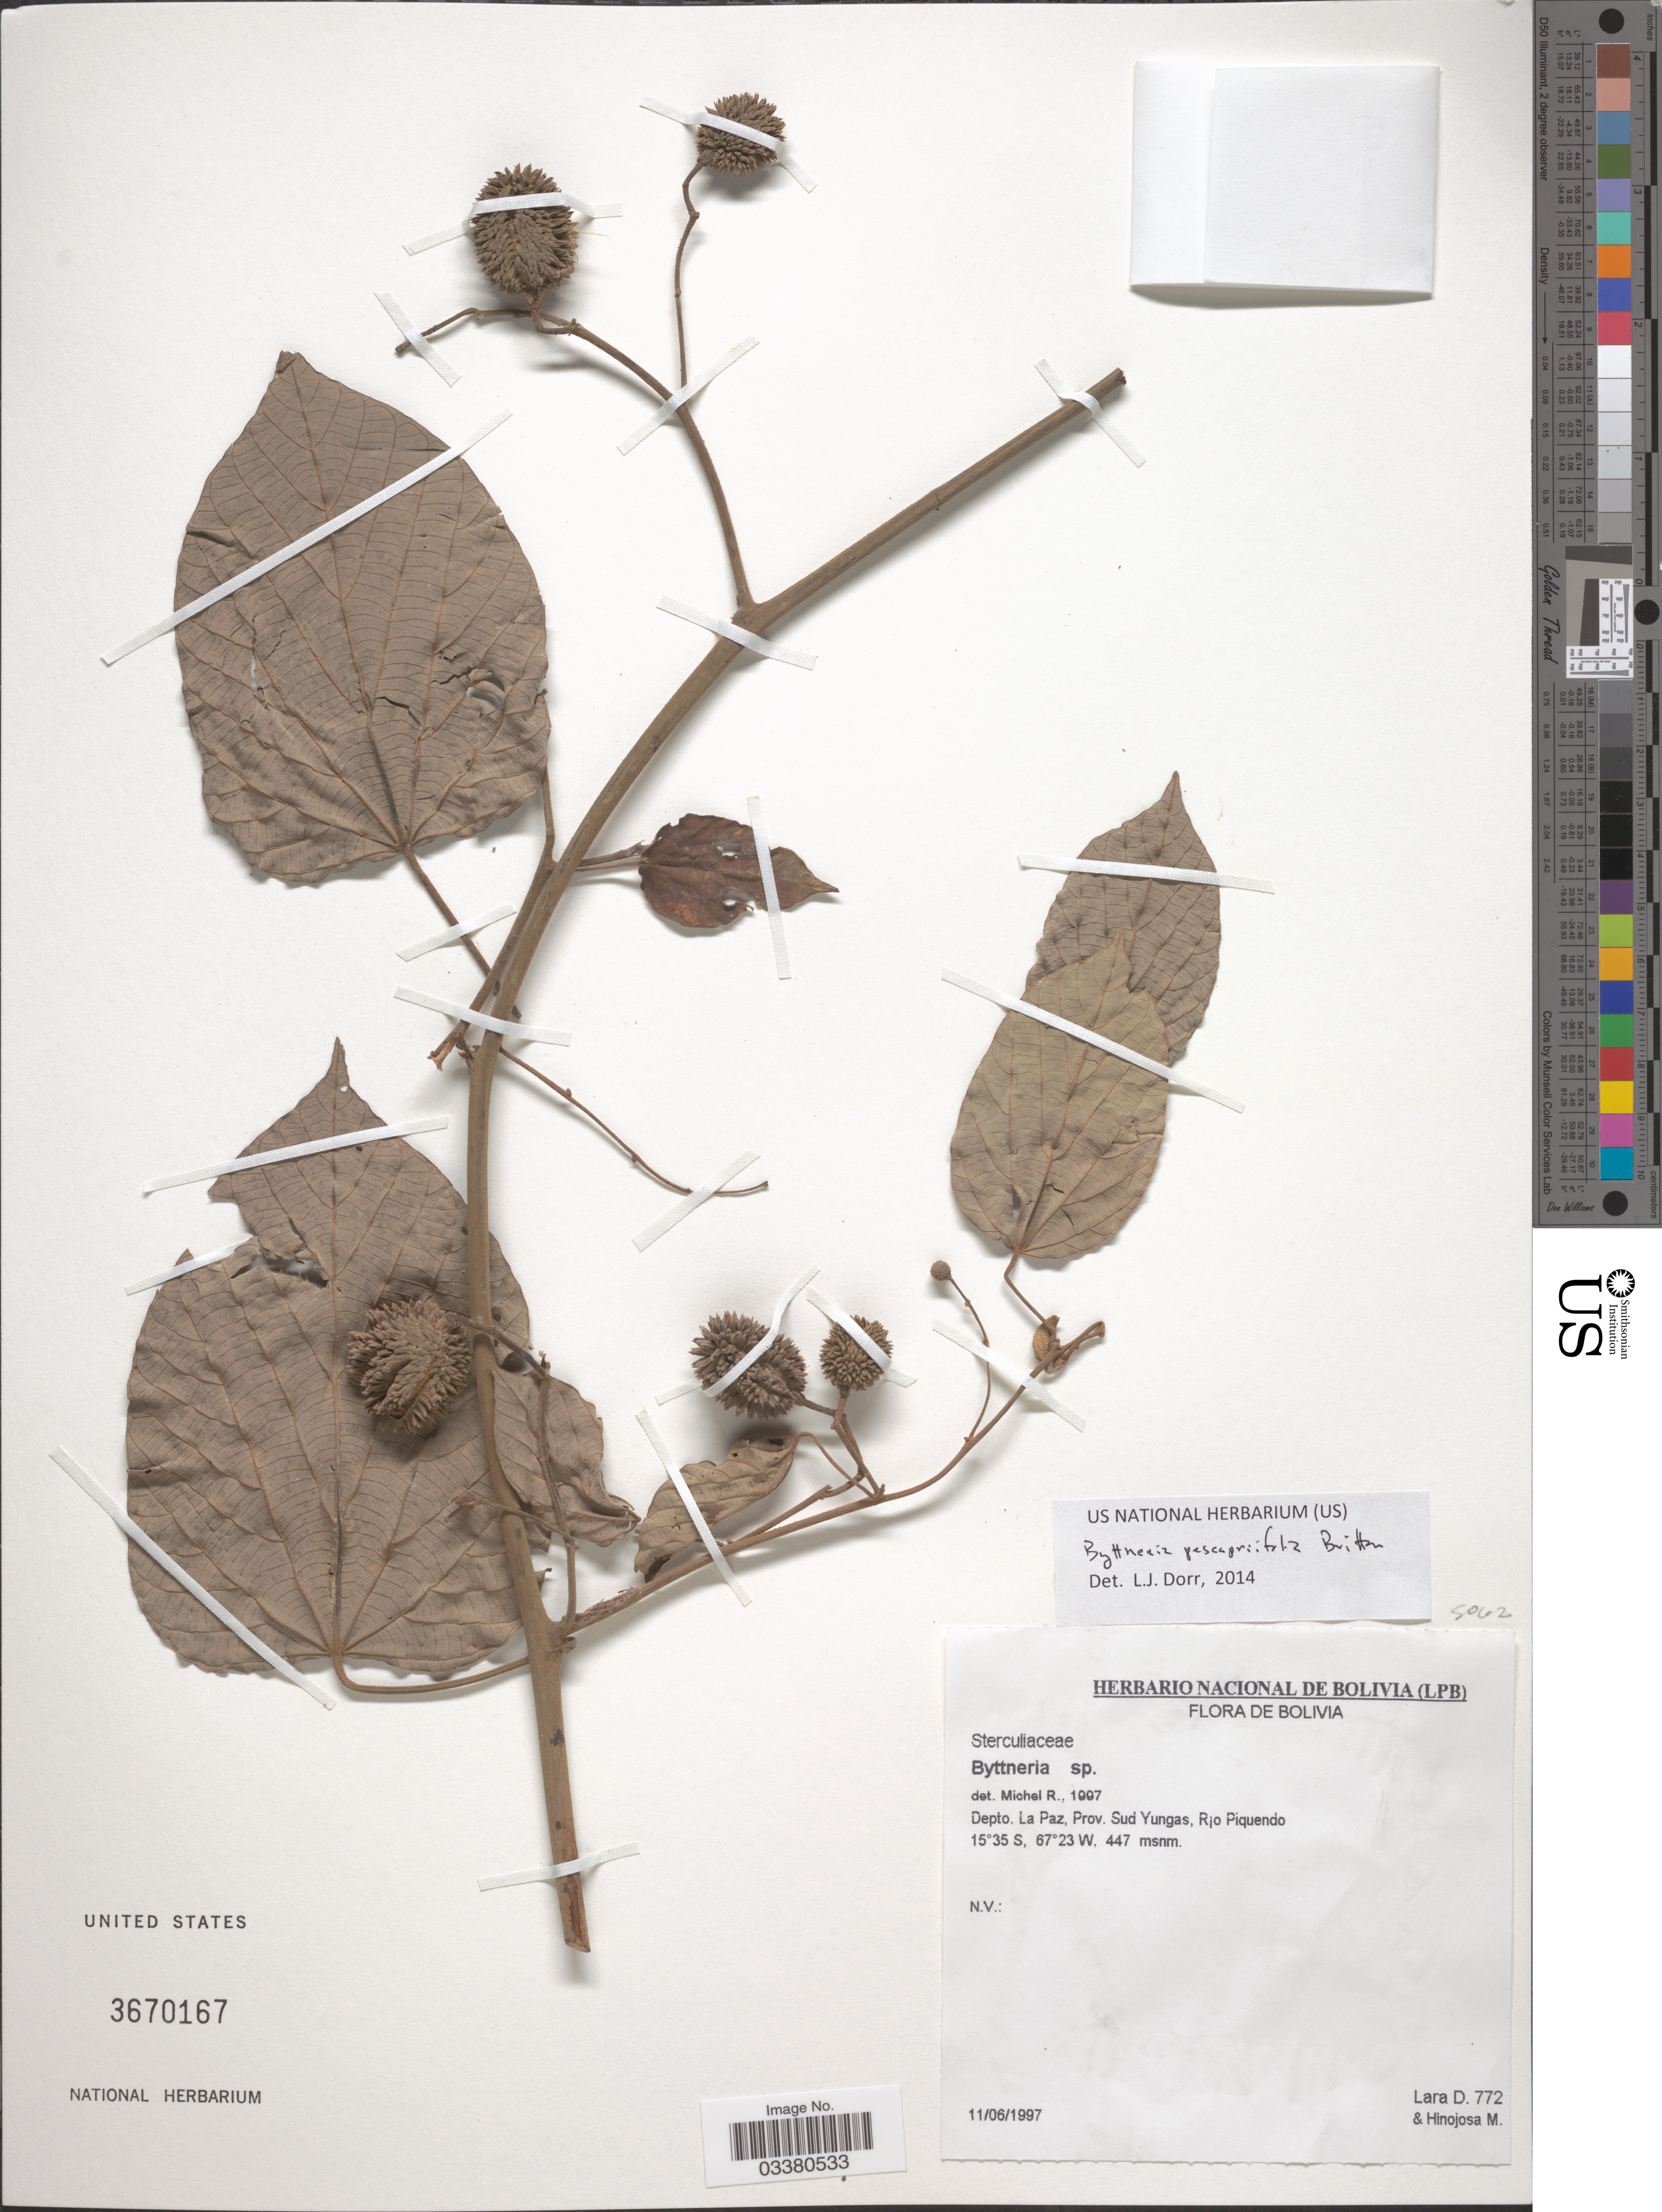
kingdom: Plantae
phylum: Tracheophyta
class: Magnoliopsida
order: Malvales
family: Malvaceae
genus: Byttneria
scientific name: Byttneria pescapriifolia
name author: Britton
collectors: D. Lara & M. Hinojosa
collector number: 772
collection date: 1997-06-11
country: Bolivia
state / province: La Paz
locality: Depto. La Paz, Prov. Sud Yungas, Rio Piquendo.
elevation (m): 447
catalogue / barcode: US 3670167